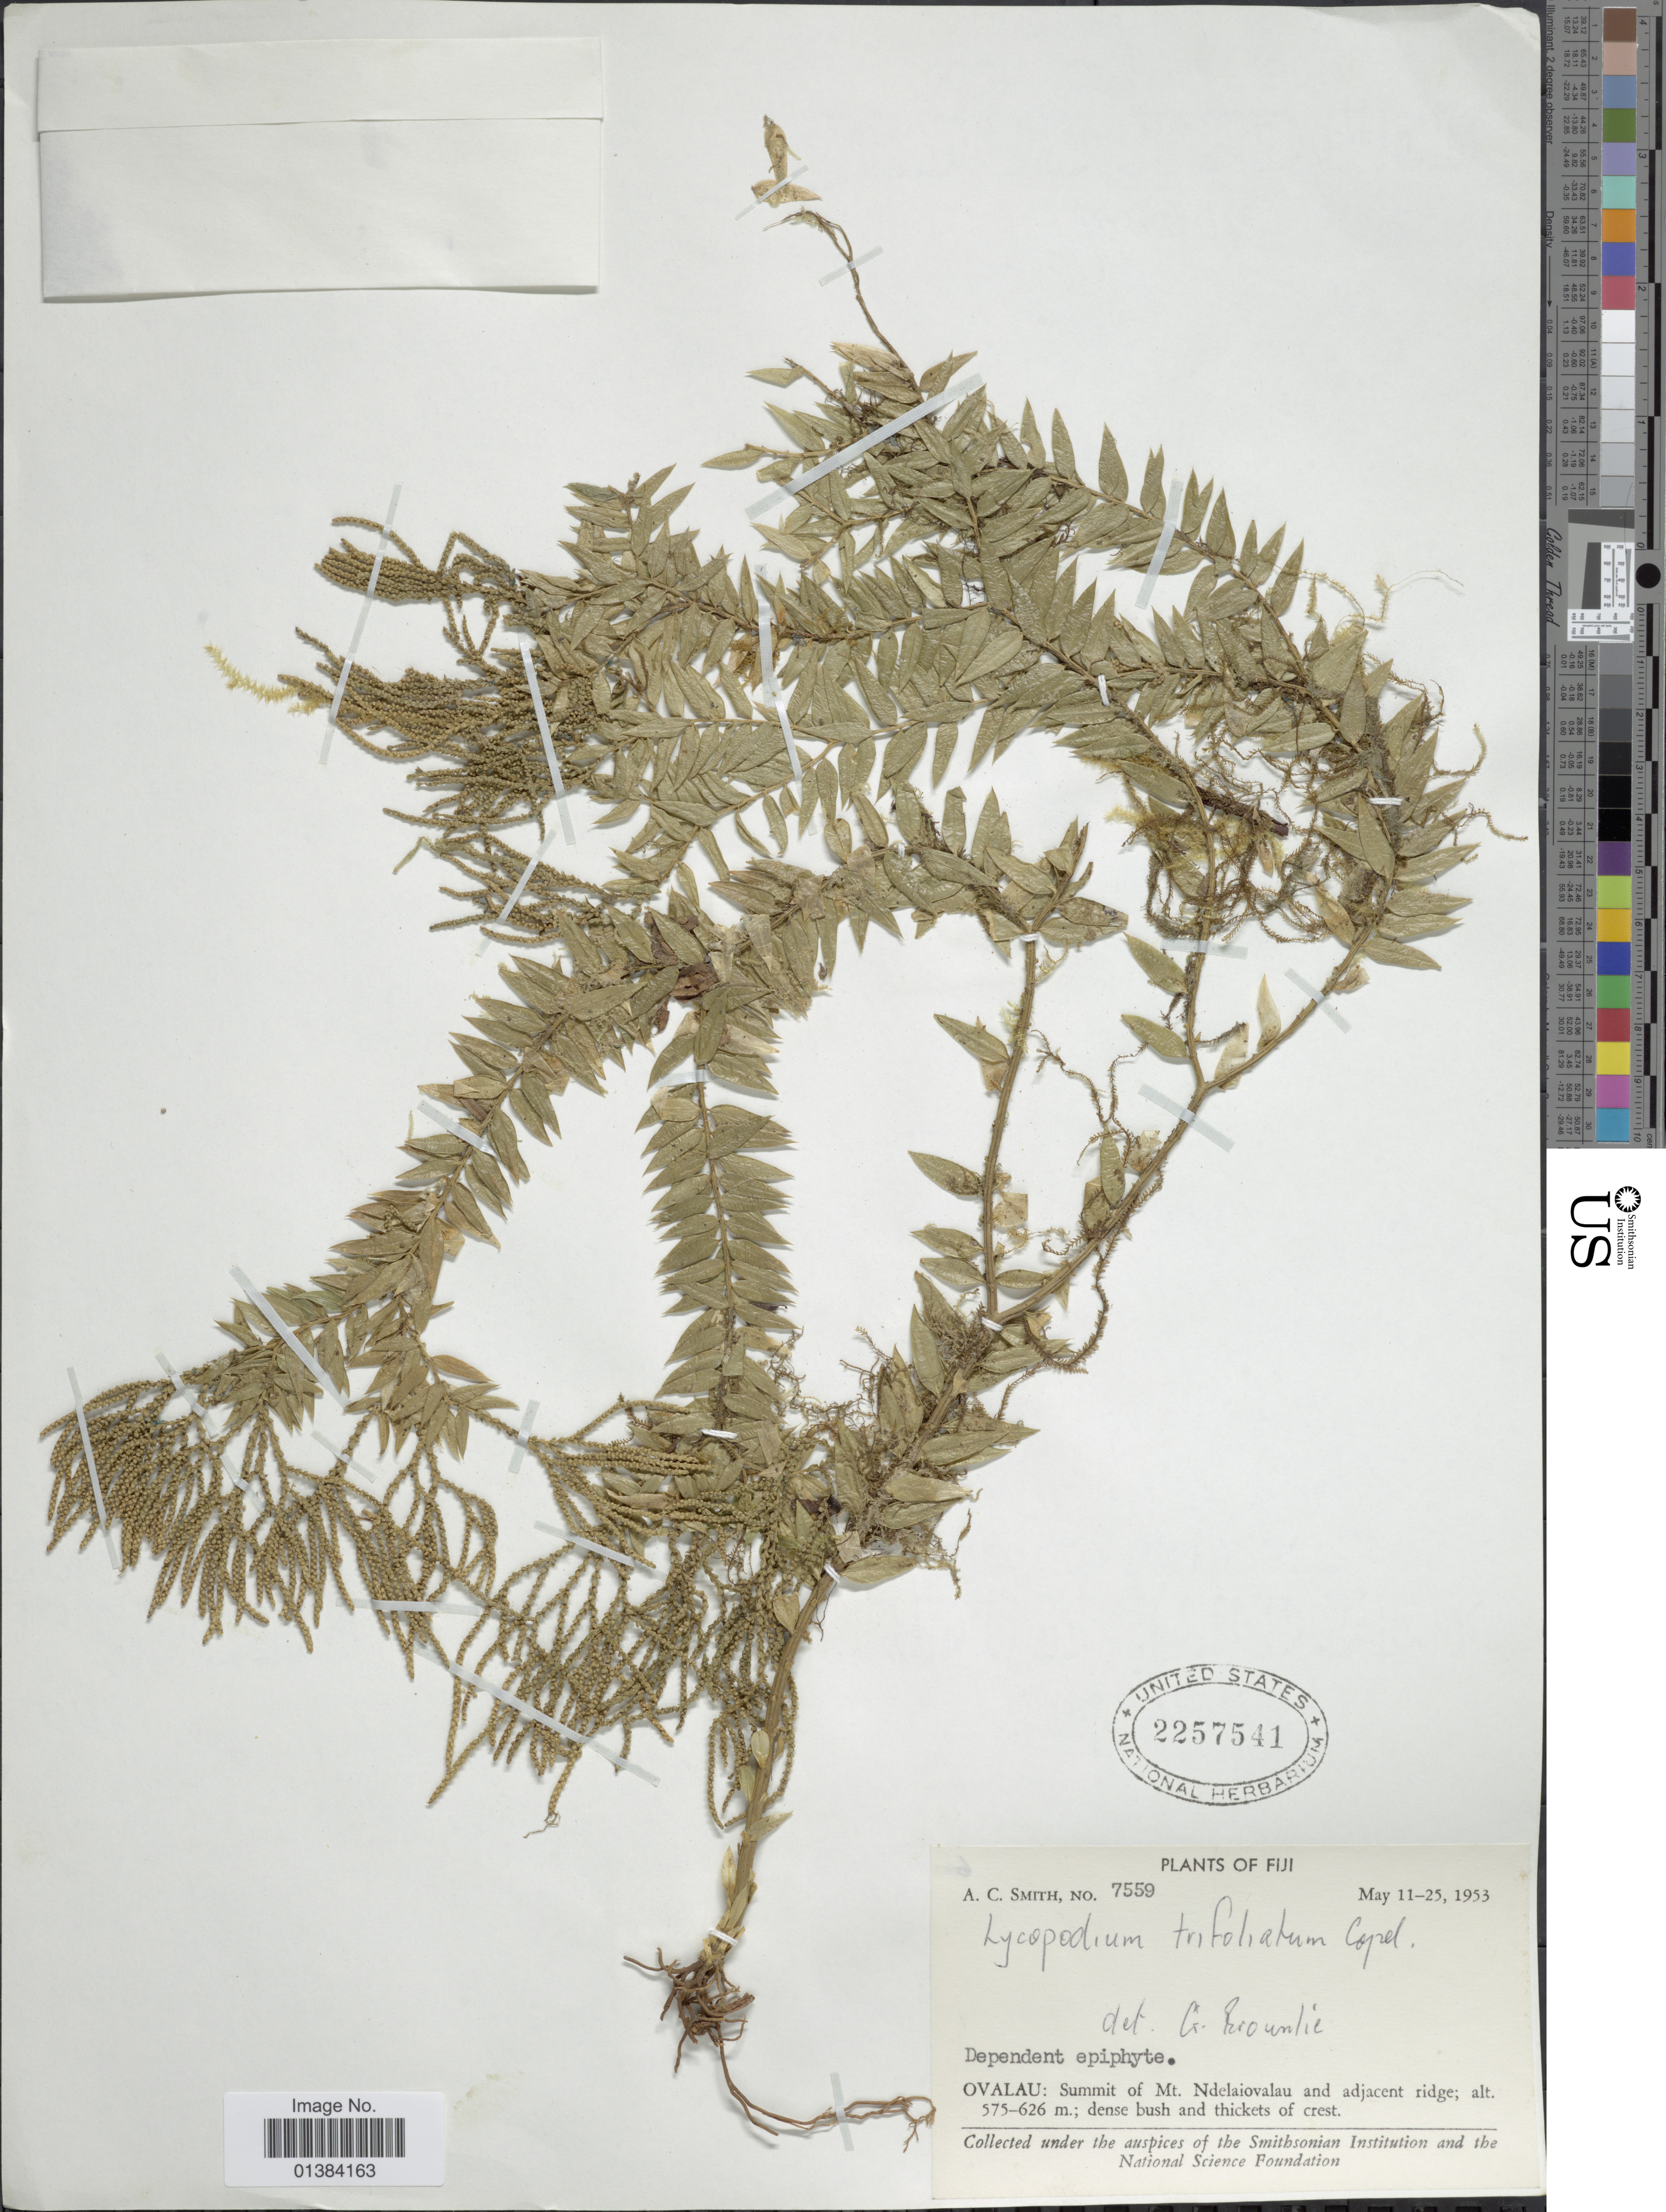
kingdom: Plantae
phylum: Tracheophyta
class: Lycopodiopsida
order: Lycopodiales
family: Lycopodiaceae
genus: Phlegmariurus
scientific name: Phlegmariurus trifoliatus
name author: (Copel.) A. R. Field & Bostock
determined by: Field, A. R.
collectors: A. C. Smith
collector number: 7559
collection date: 1953-05-11/1953-05-25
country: Fiji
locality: Ovalau: Summit of Mt. Ndelaiovalau and adjacent ridge.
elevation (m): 575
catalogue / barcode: US 2257541